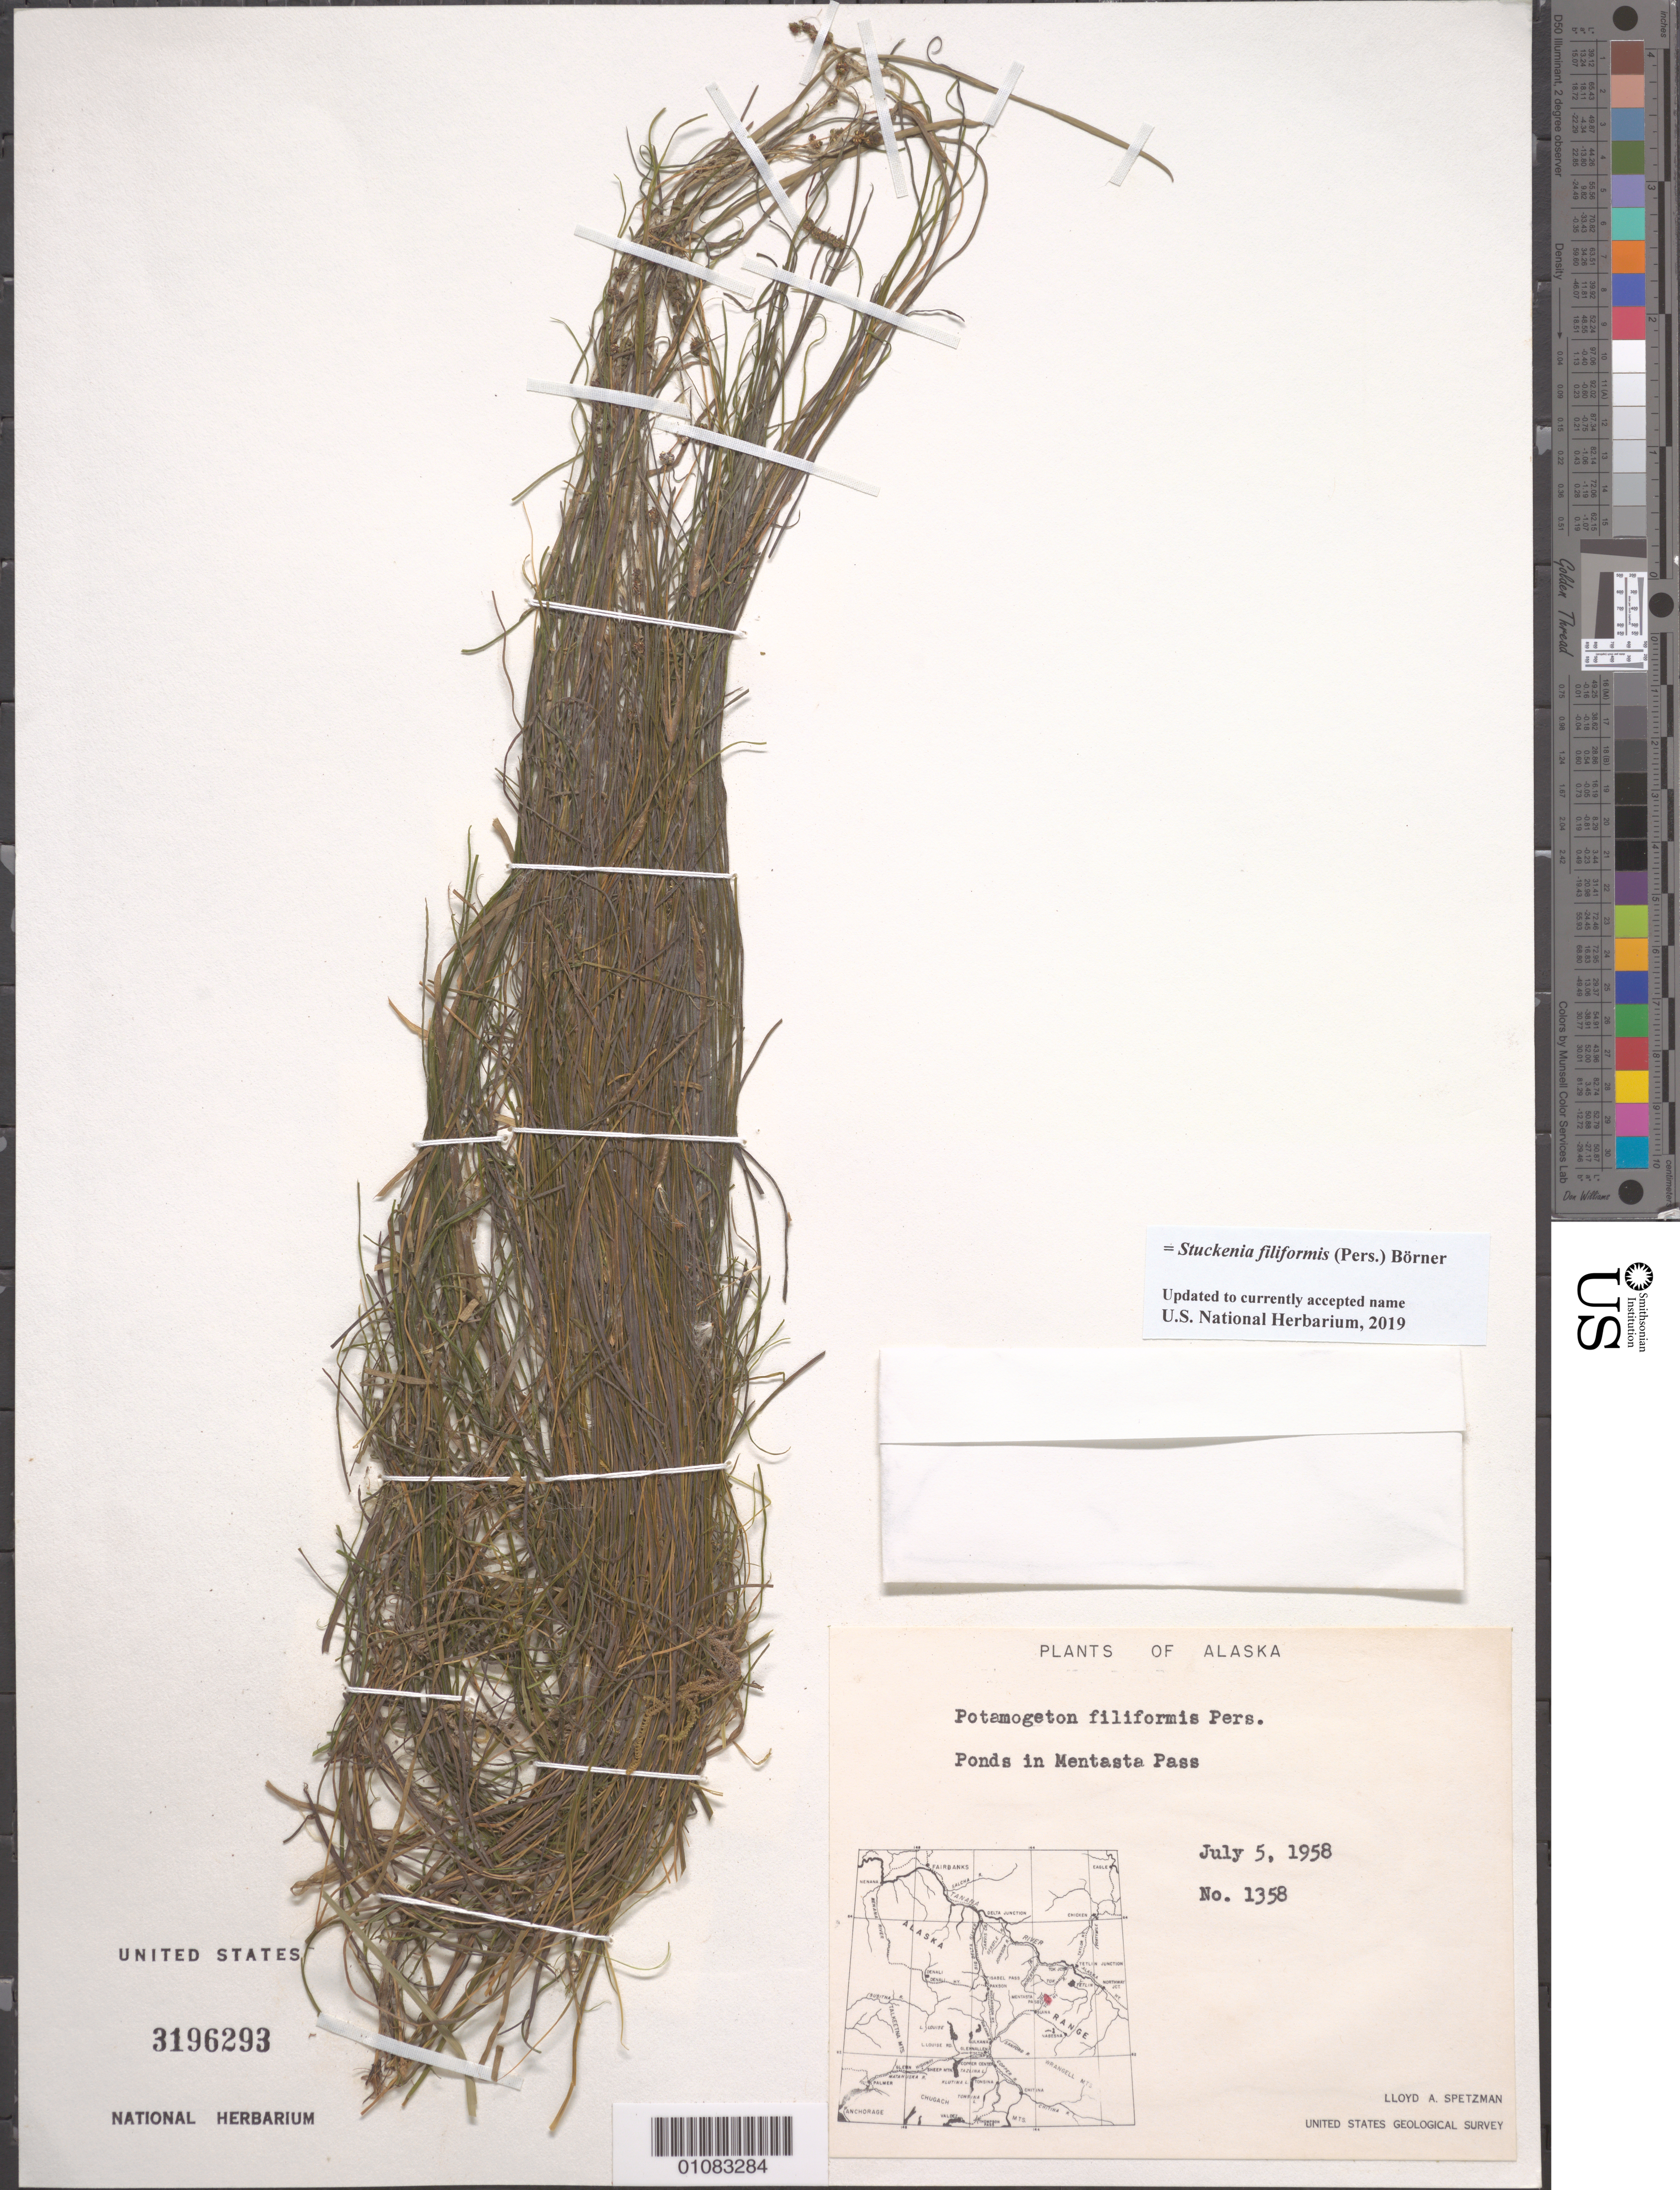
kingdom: Plantae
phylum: Tracheophyta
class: Liliopsida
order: Alismatales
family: Potamogetonaceae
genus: Stuckenia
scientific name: Stuckenia filiformis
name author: (Pers.) Börner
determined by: Strong, Mark T., (BOT), Smithsonian Institution - National Museum of Natural History (UNITED STATES)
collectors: L. Spetzman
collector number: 1358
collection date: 1958-07-05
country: United States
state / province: Alaska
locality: Mentasta Pass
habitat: In pond.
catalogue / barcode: US 3196293